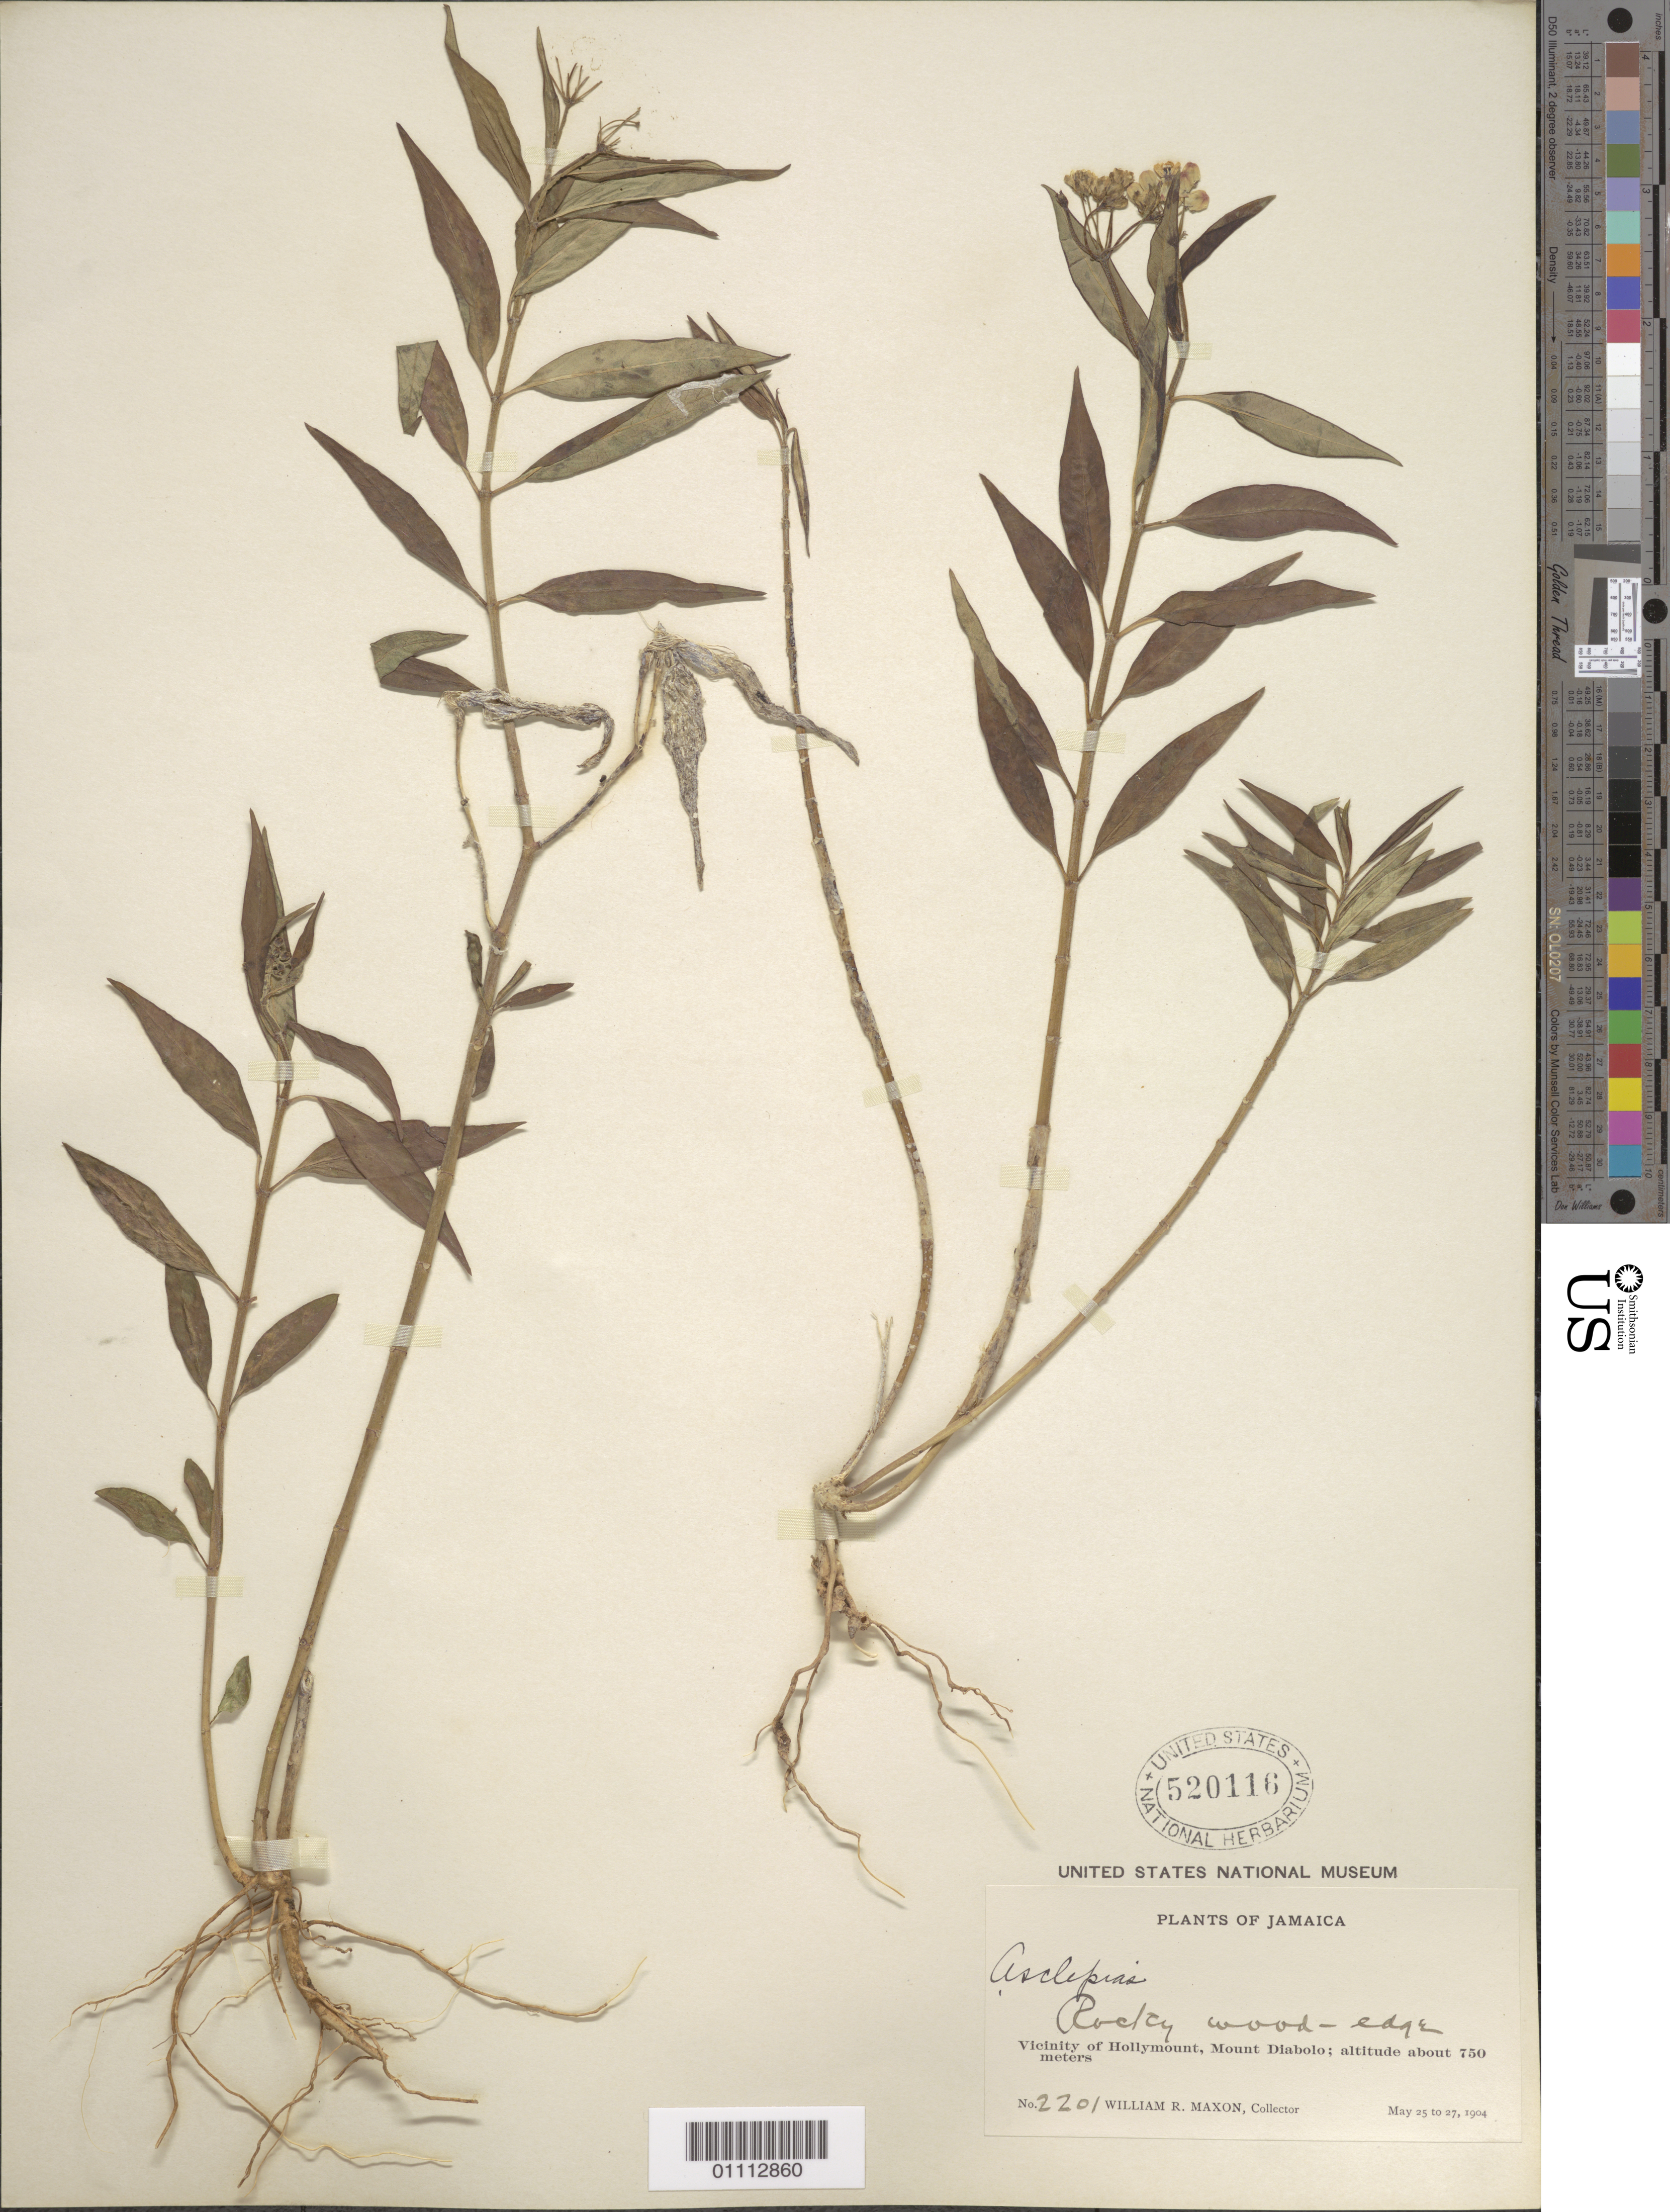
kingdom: Plantae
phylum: Tracheophyta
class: Magnoliopsida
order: Gentianales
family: Apocynaceae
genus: Asclepias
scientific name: Asclepias curassavica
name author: L.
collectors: W. R. Maxon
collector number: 2201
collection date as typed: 25 May 1904 to 27 May 1904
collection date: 1904-05-25/1904-05-27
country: Jamaica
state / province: Saint Catherine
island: Jamaica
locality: Vicinity of Hollymount, Mount Diabolo.. Rocky wood-edge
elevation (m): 750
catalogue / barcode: US 520116